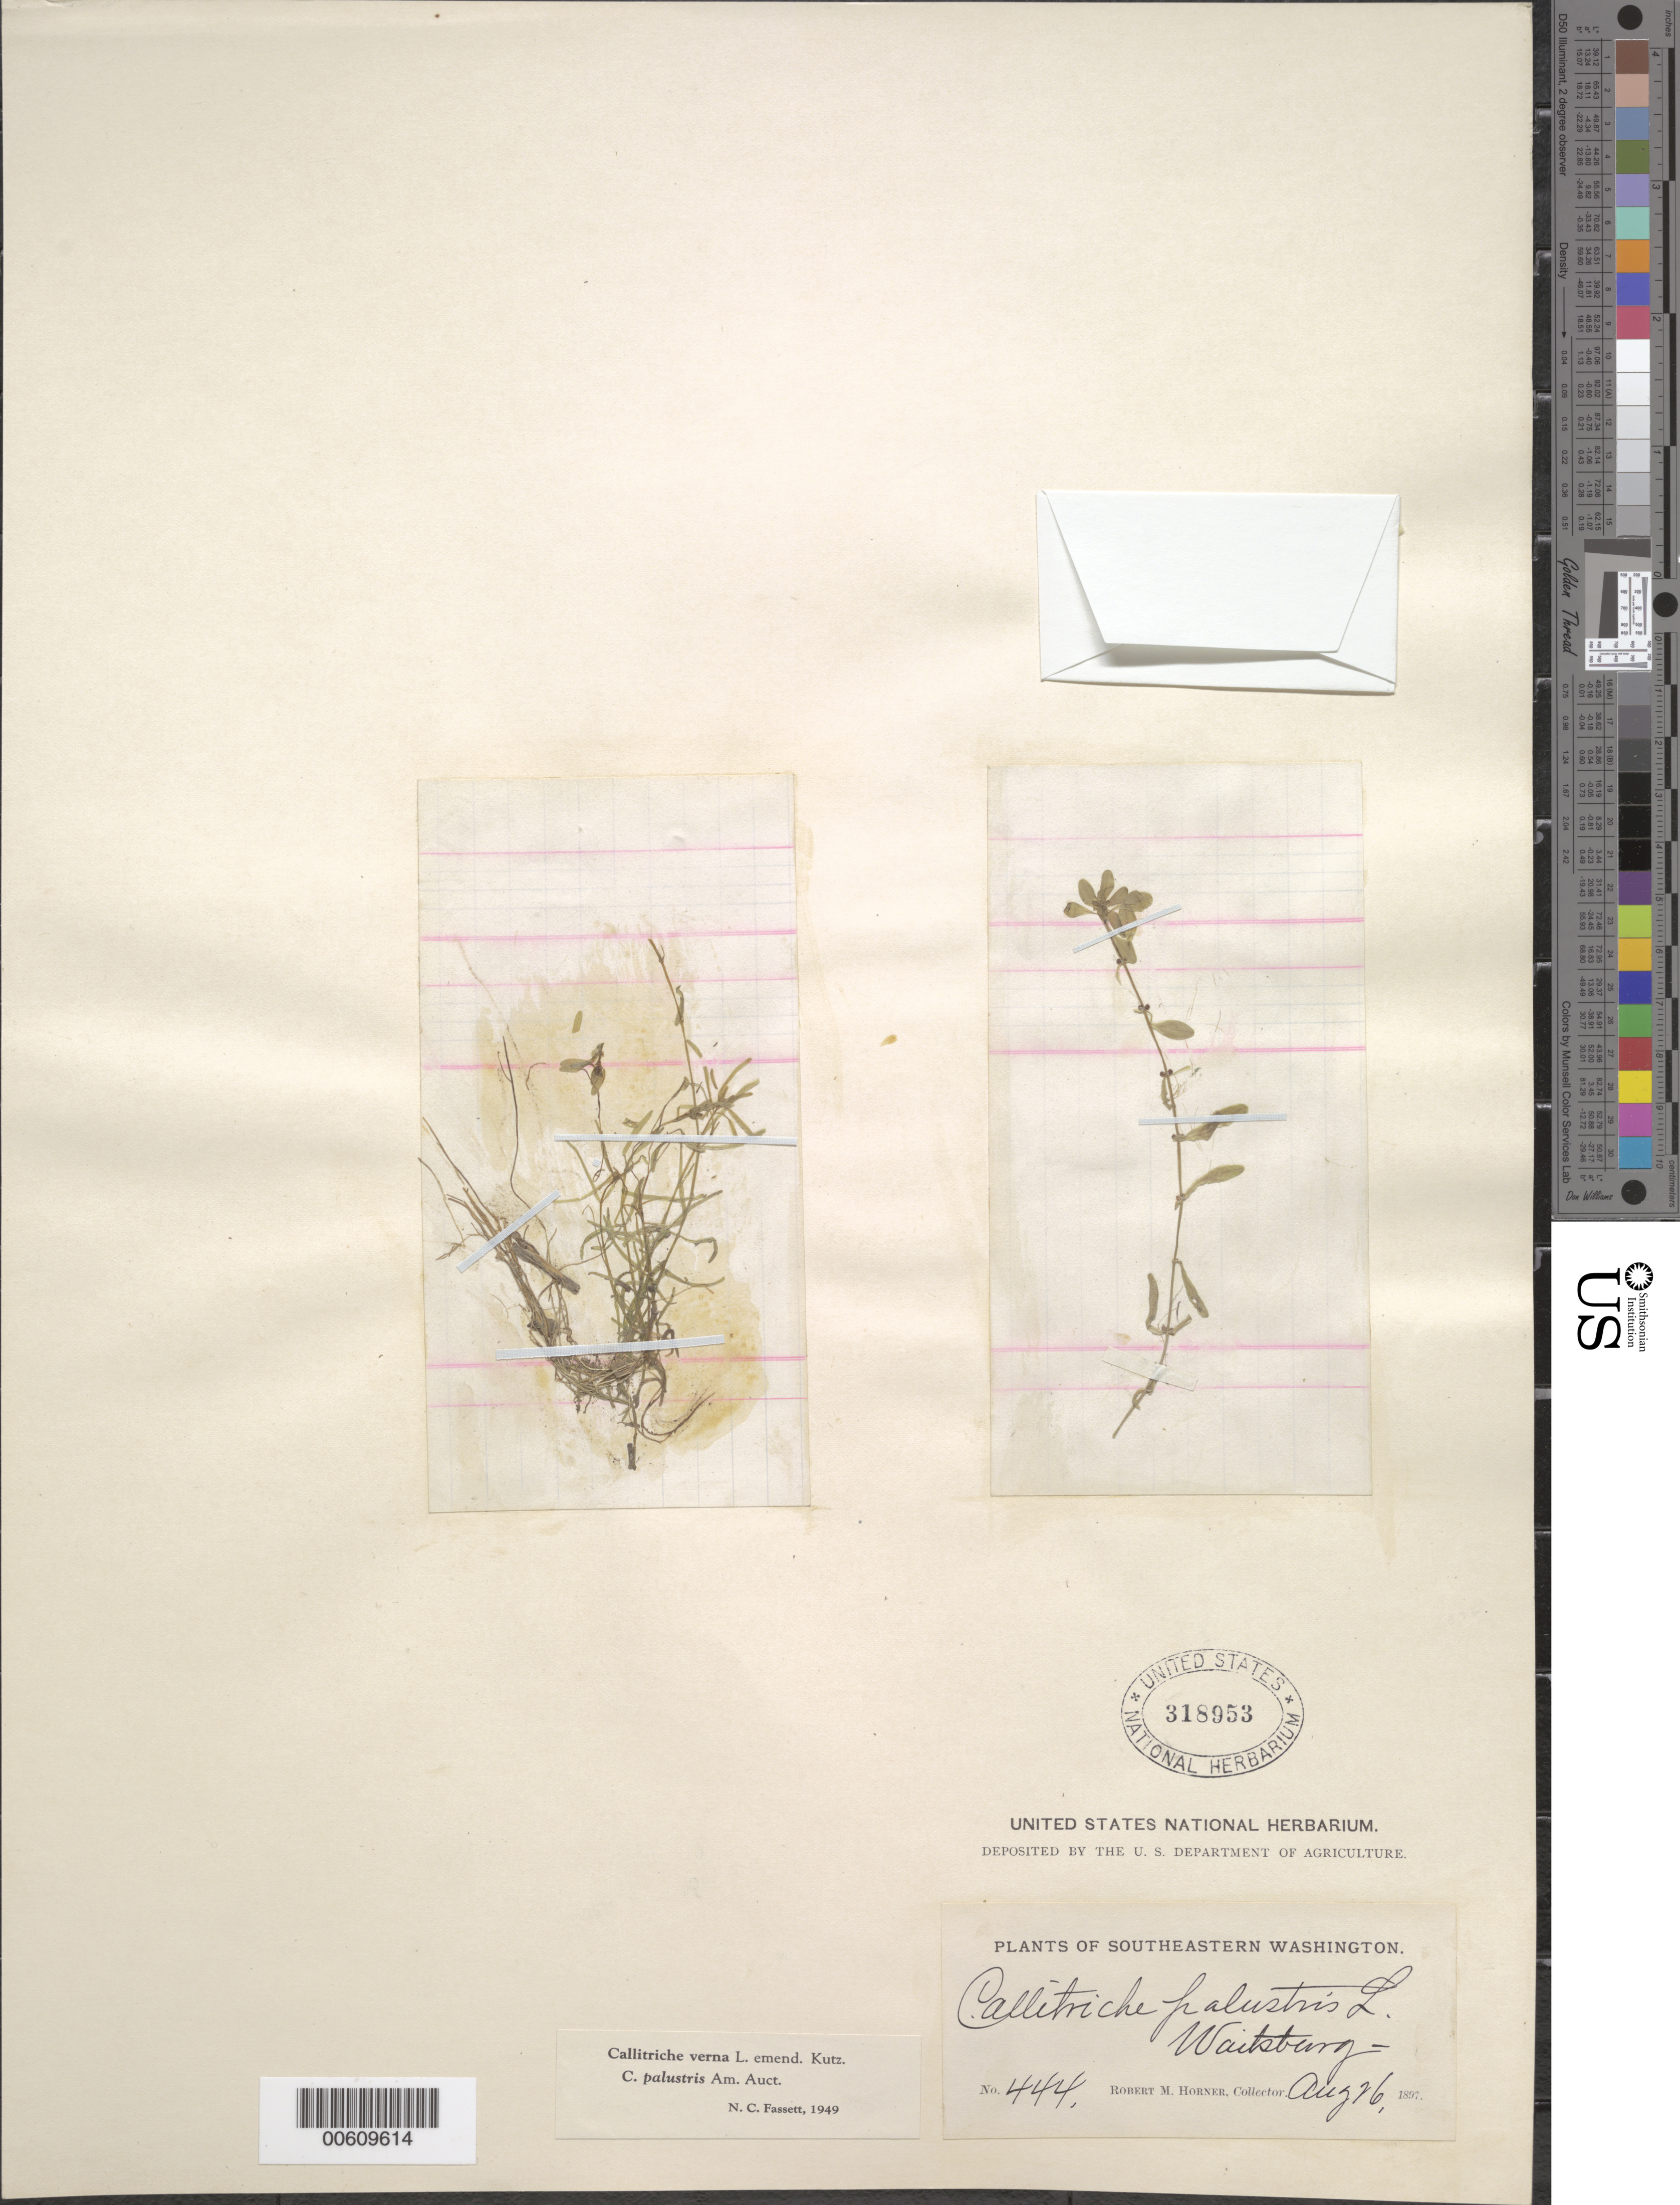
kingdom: Plantae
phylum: Tracheophyta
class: Magnoliopsida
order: Lamiales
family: Plantaginaceae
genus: Callitriche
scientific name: Callitriche verna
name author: L.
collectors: R. Horner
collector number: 444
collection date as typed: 26 Aug 1897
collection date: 1897-08-26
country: United States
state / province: Washington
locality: Waitsburg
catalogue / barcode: US 318953